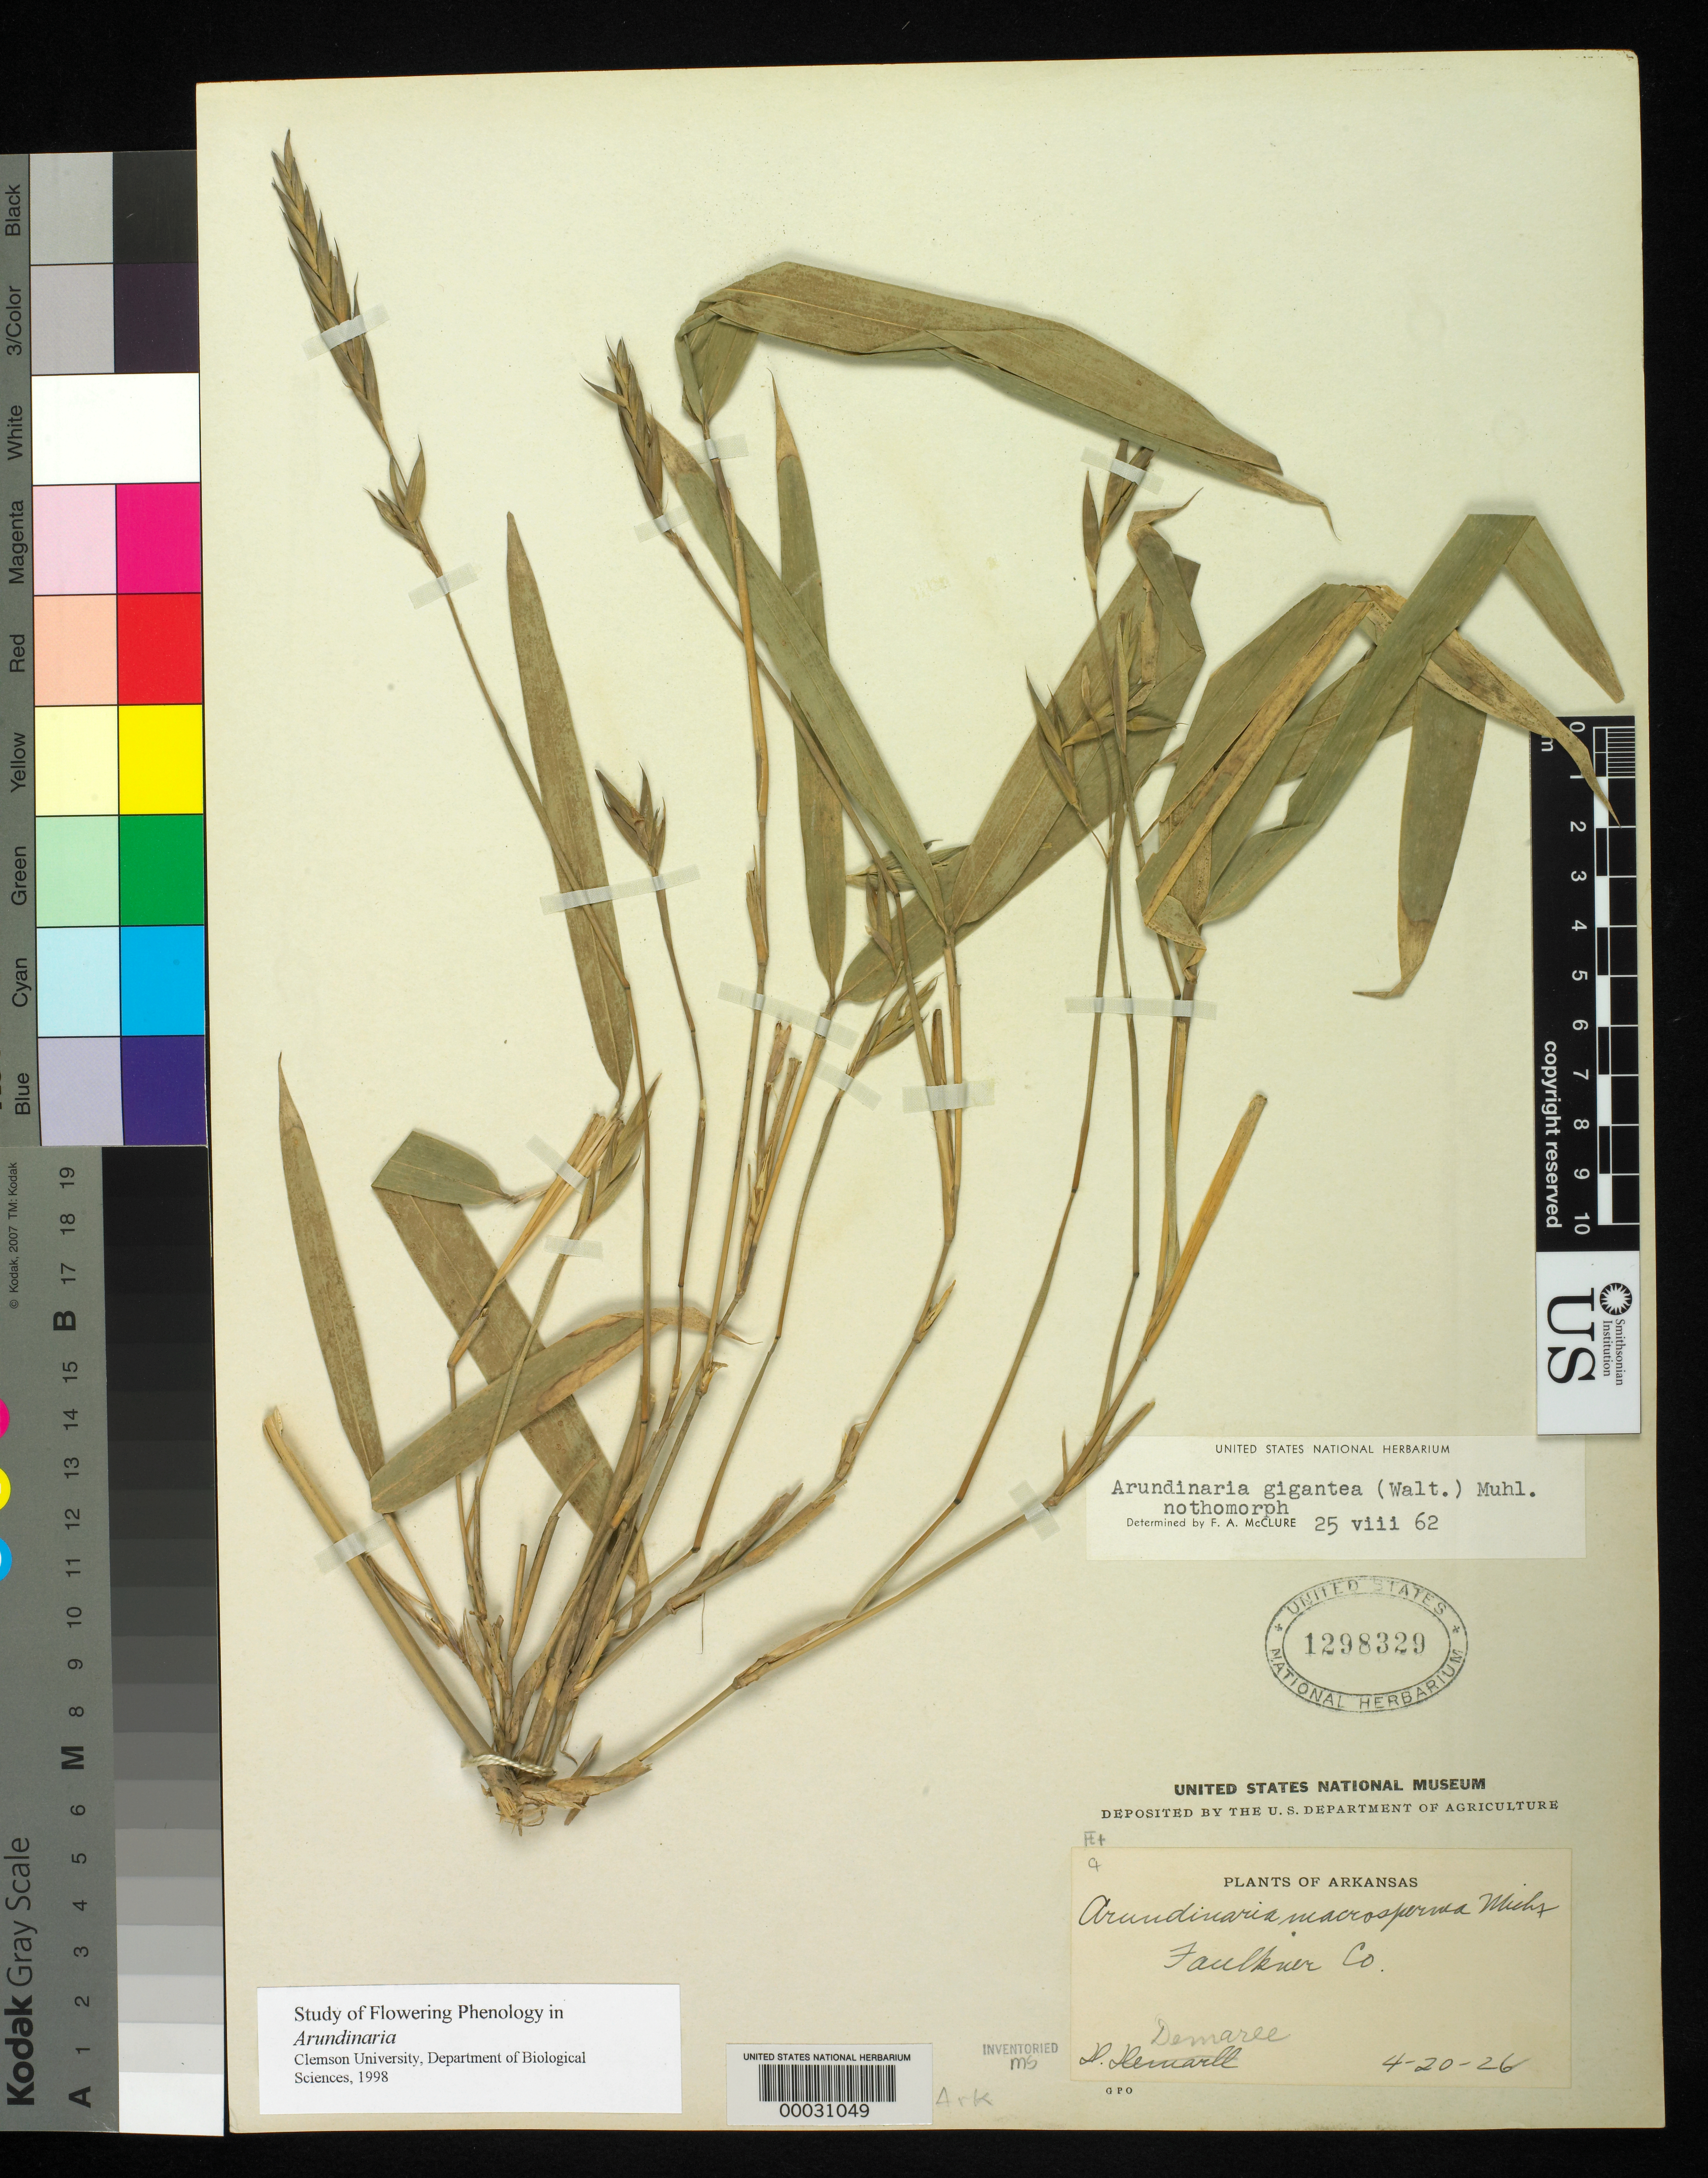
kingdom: Plantae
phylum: Tracheophyta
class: Liliopsida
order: Poales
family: Poaceae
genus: Arundinaria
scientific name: Arundinaria gigantea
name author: (Walter) Muhl.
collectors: D. Demaree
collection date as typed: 20 Apr 1926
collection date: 1926-04-20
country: United States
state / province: Arkansas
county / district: Faulkner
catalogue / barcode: US 1298329